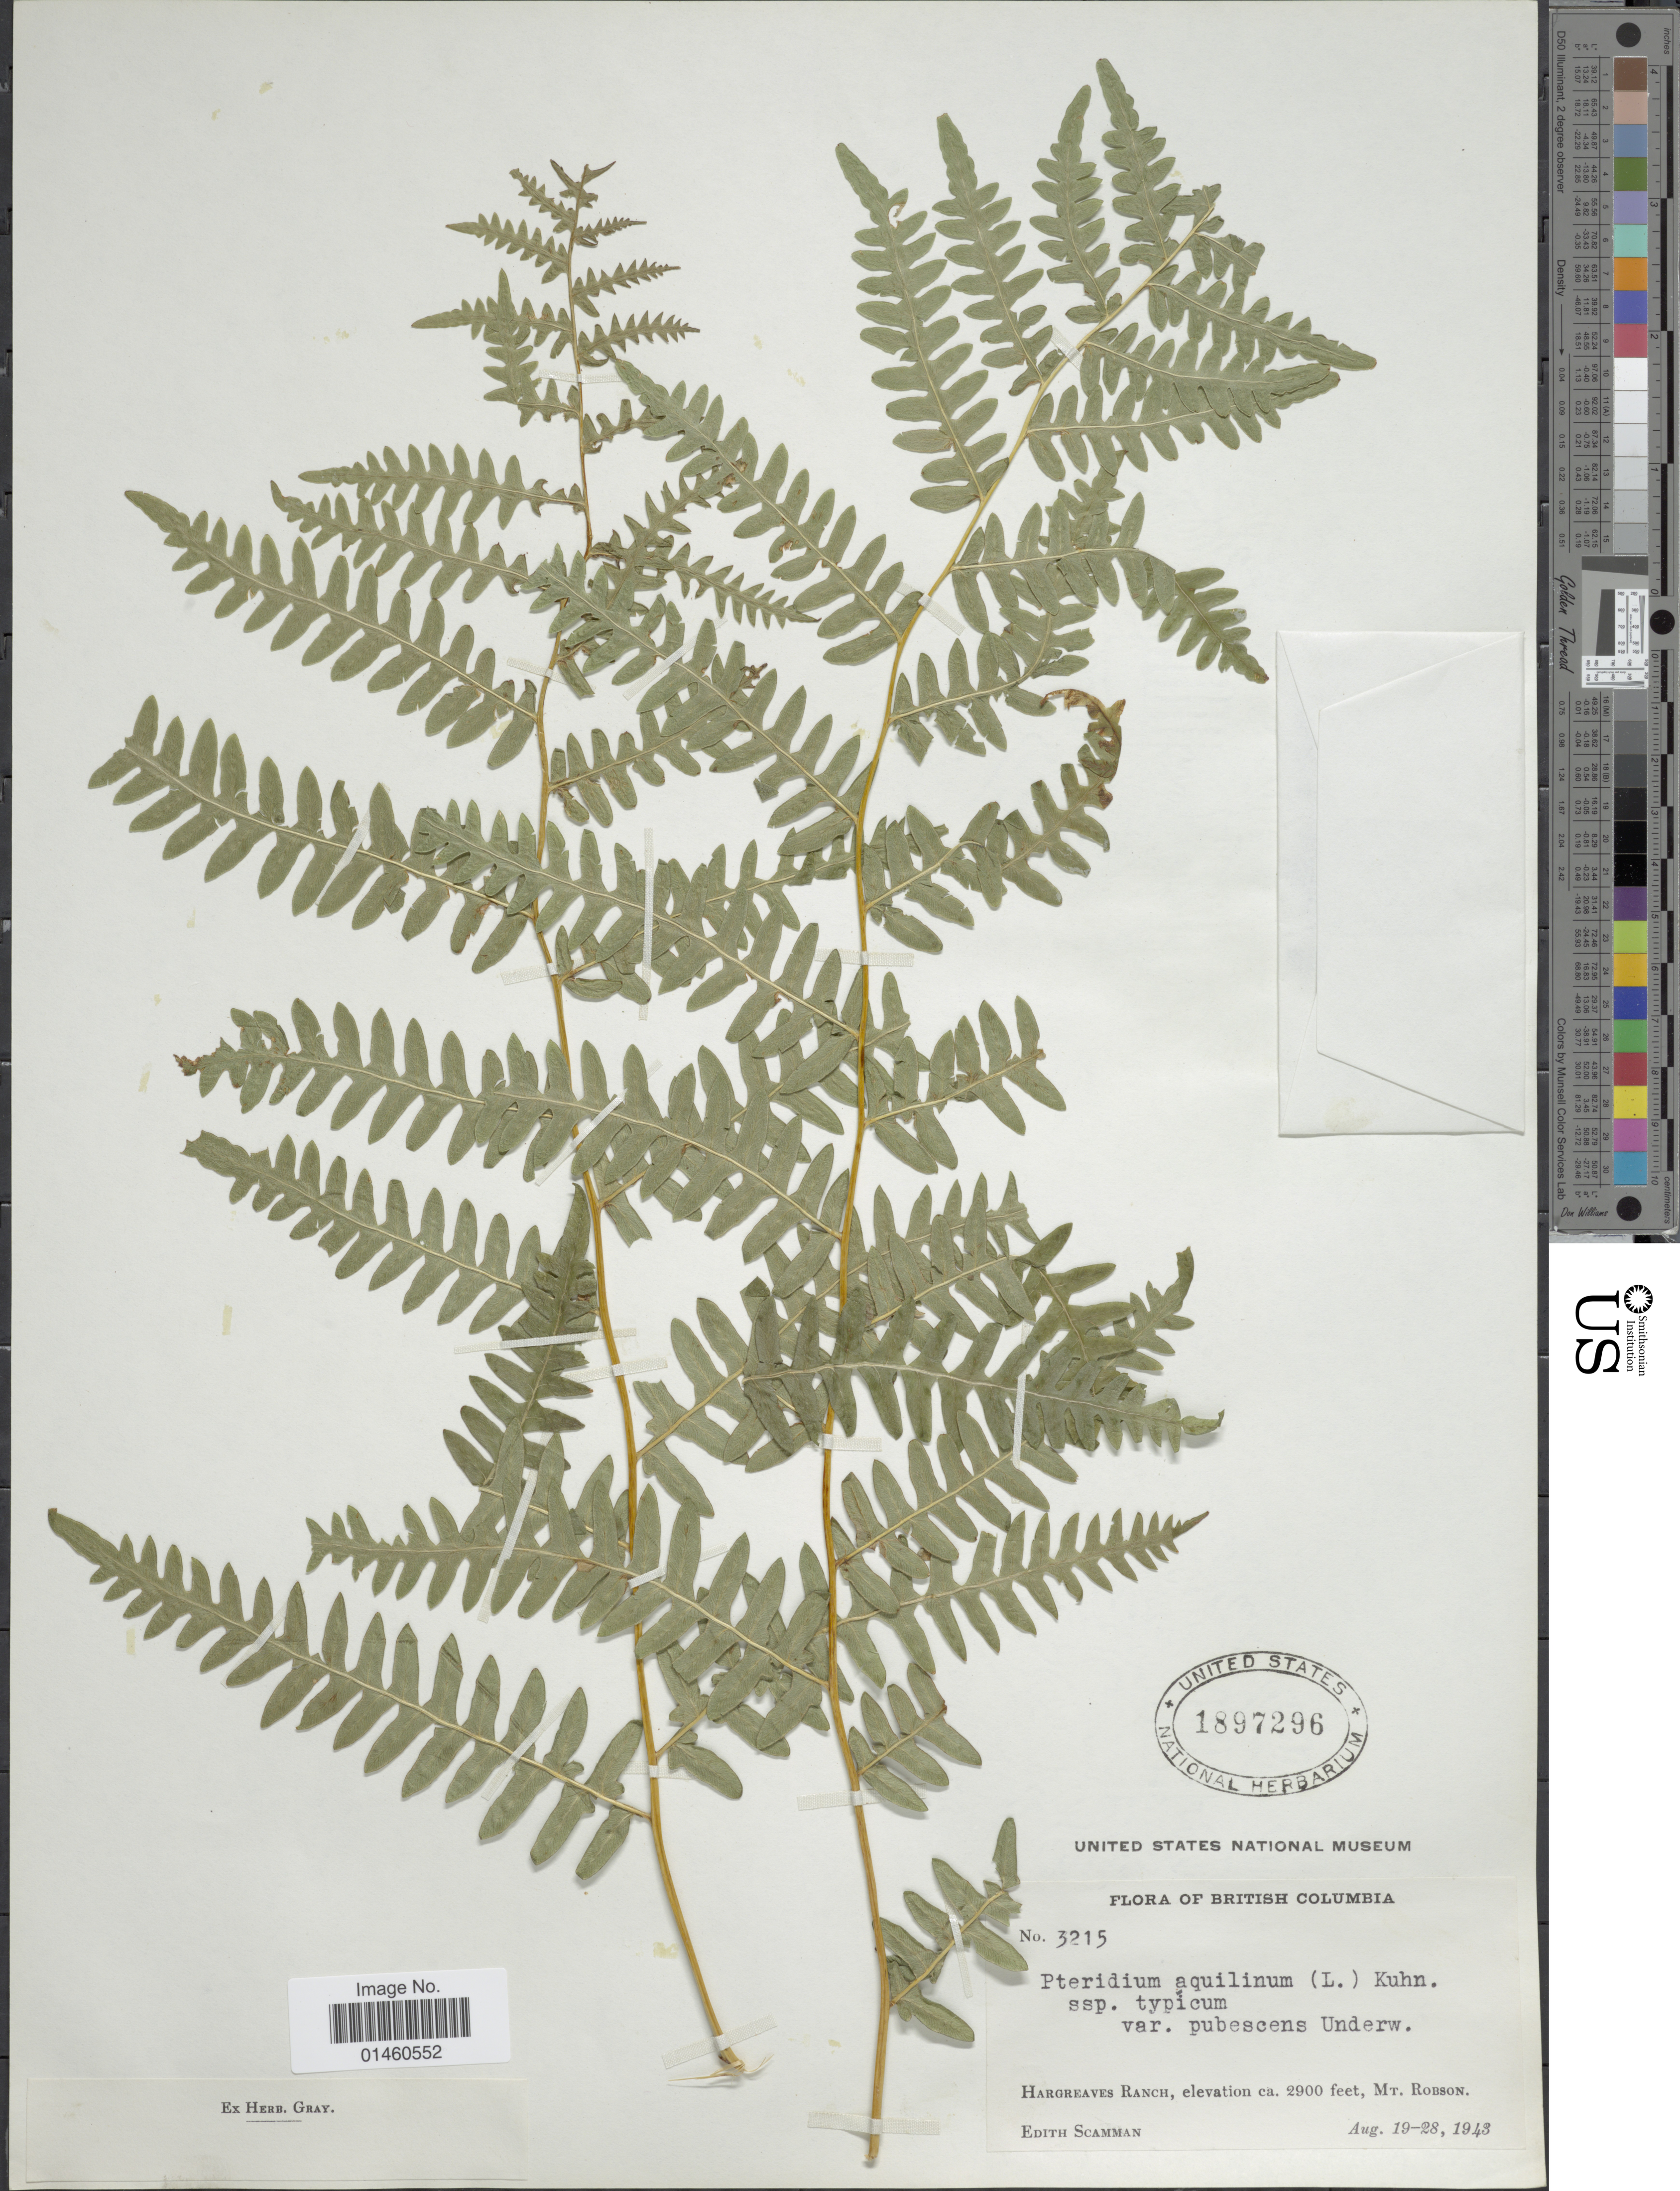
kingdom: Plantae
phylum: Tracheophyta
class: Polypodiopsida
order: Polypodiales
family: Dennstaedtiaceae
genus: Pteridium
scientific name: Pteridium pubescens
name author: (Underw.) Christenh.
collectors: E. Scamman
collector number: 3215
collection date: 1943-08-19/1943-08-28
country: Canada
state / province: British Columbia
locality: Hargreaves Ranch, Mt. Robson.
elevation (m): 884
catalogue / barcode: US 1897296